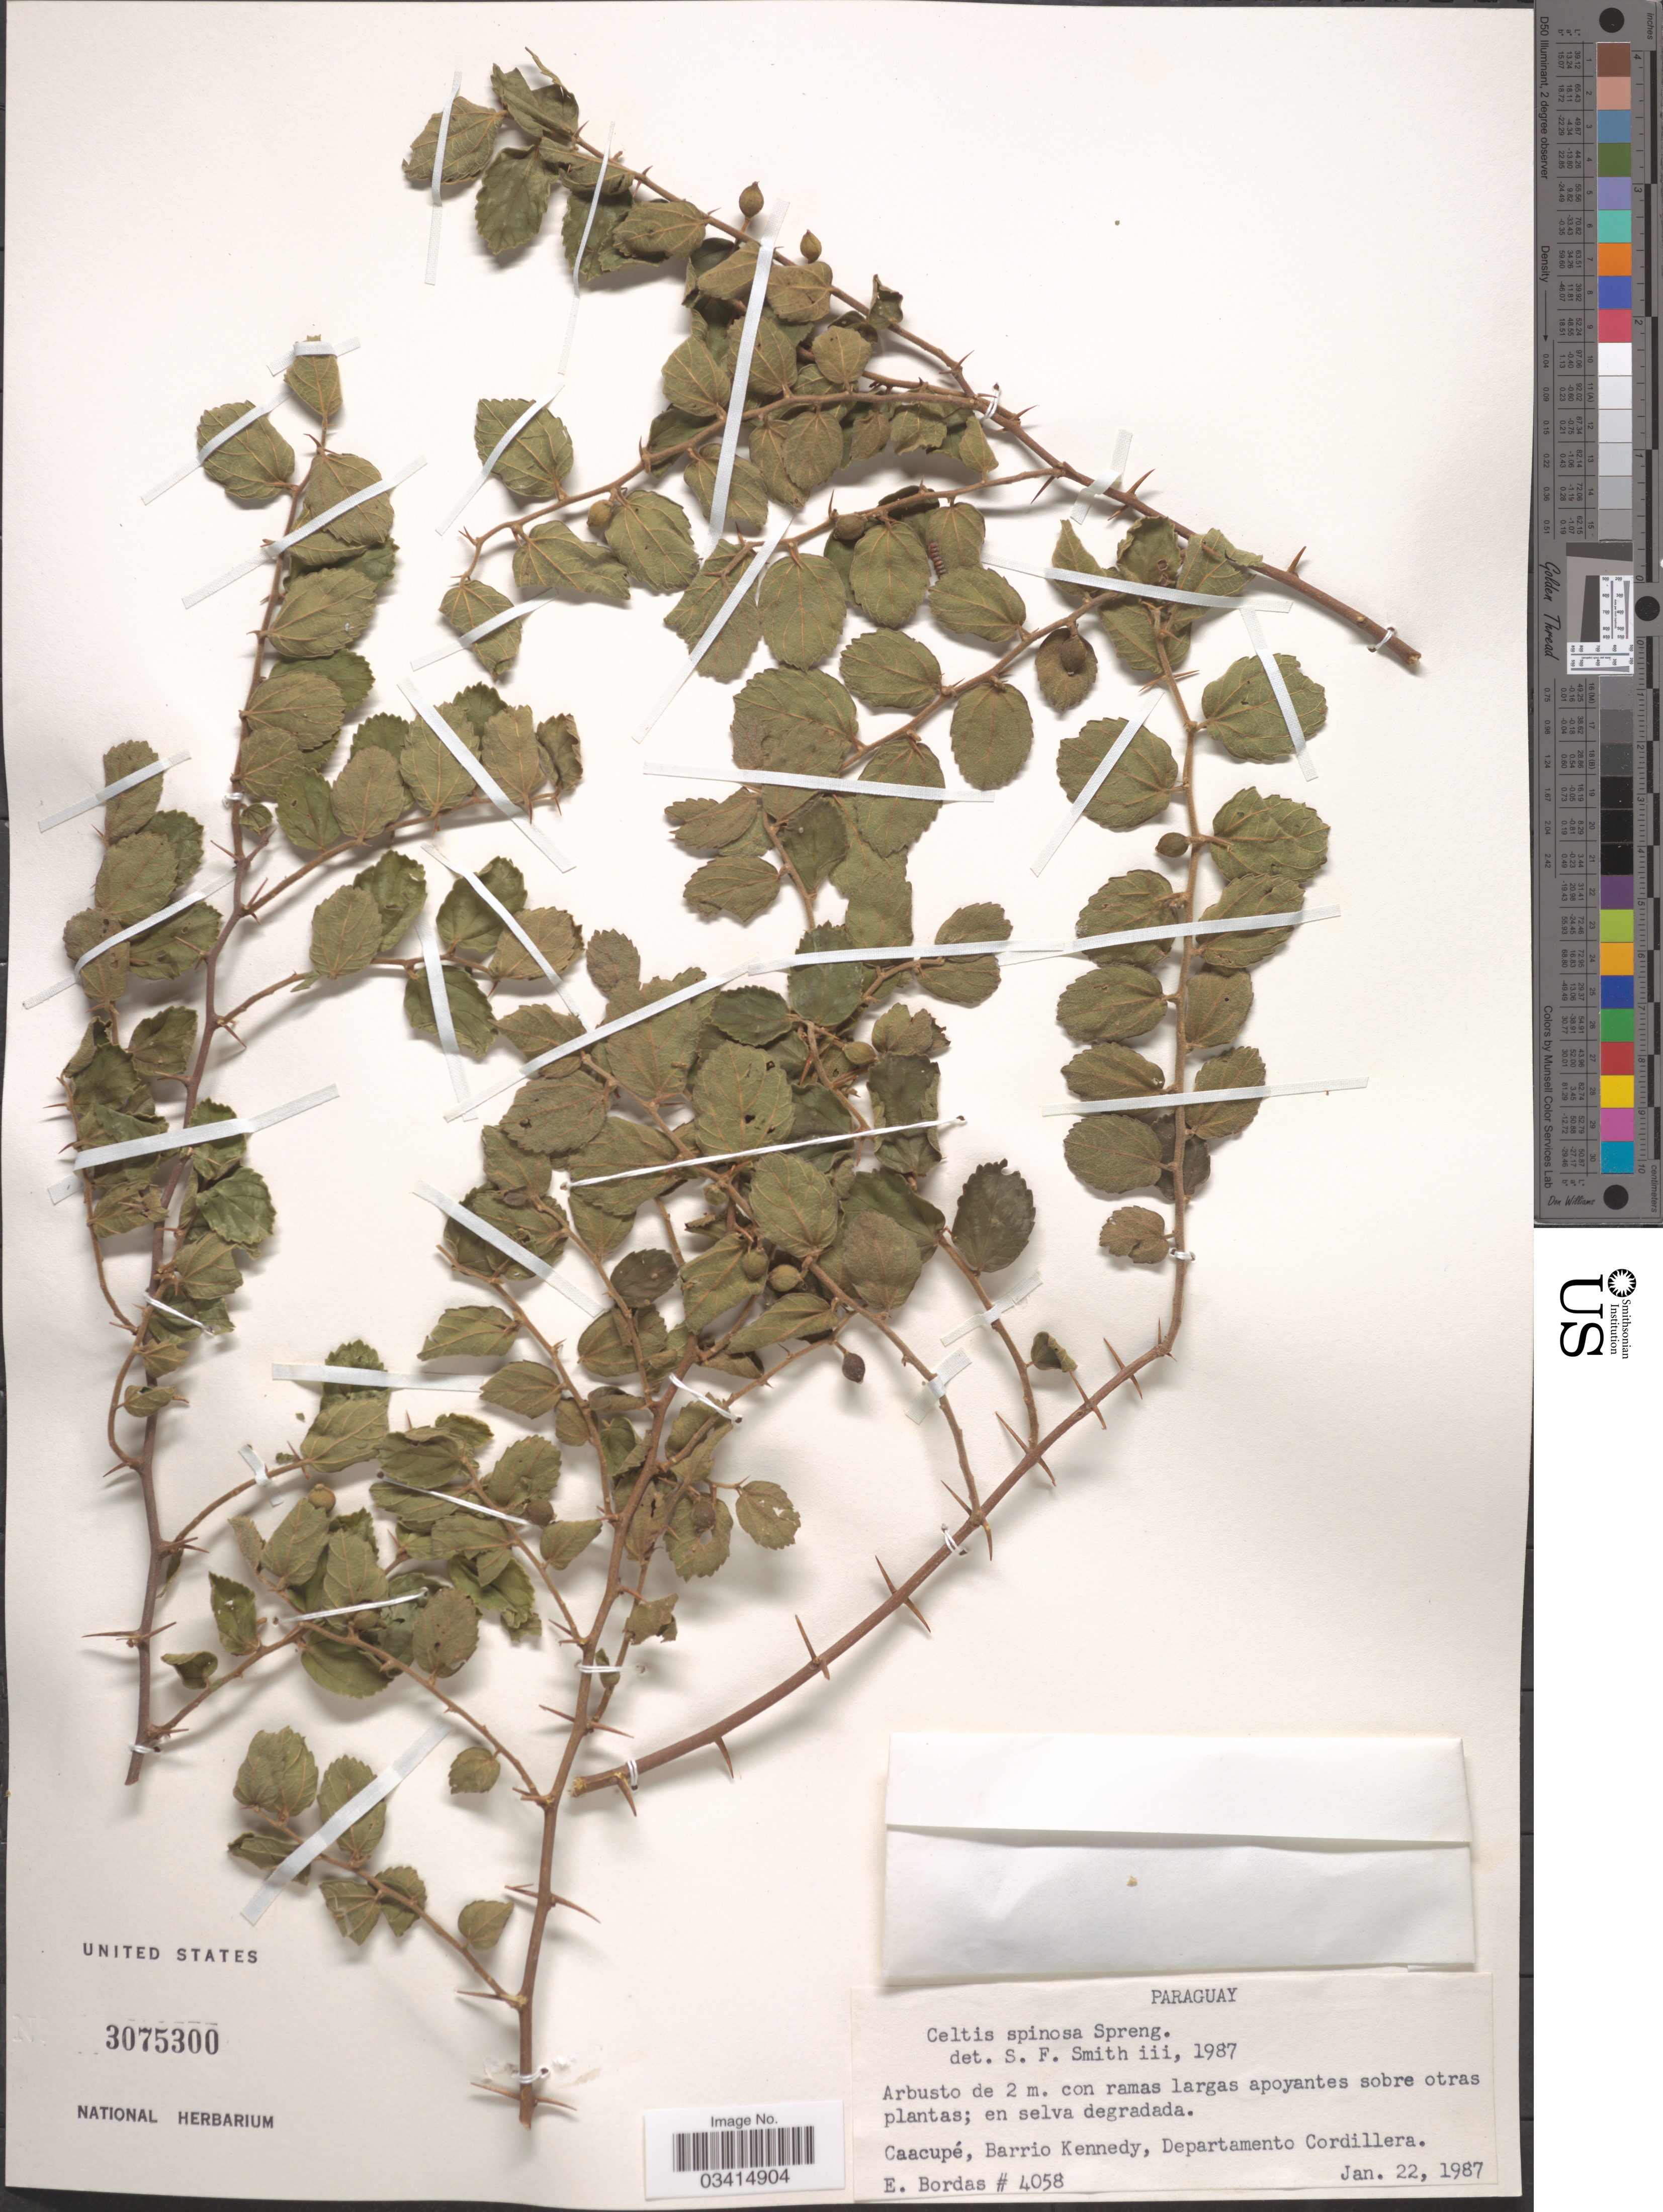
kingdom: Plantae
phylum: Tracheophyta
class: Magnoliopsida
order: Rosales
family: Cannabaceae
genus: Celtis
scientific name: Celtis spinosa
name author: Ruiz ex Miq.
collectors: E. Bordas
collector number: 4058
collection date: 1987-01-22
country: Paraguay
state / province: Cordillera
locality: Caacupé, Barrio Kennedy, Departamento Cordillera.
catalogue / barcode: US 3075300